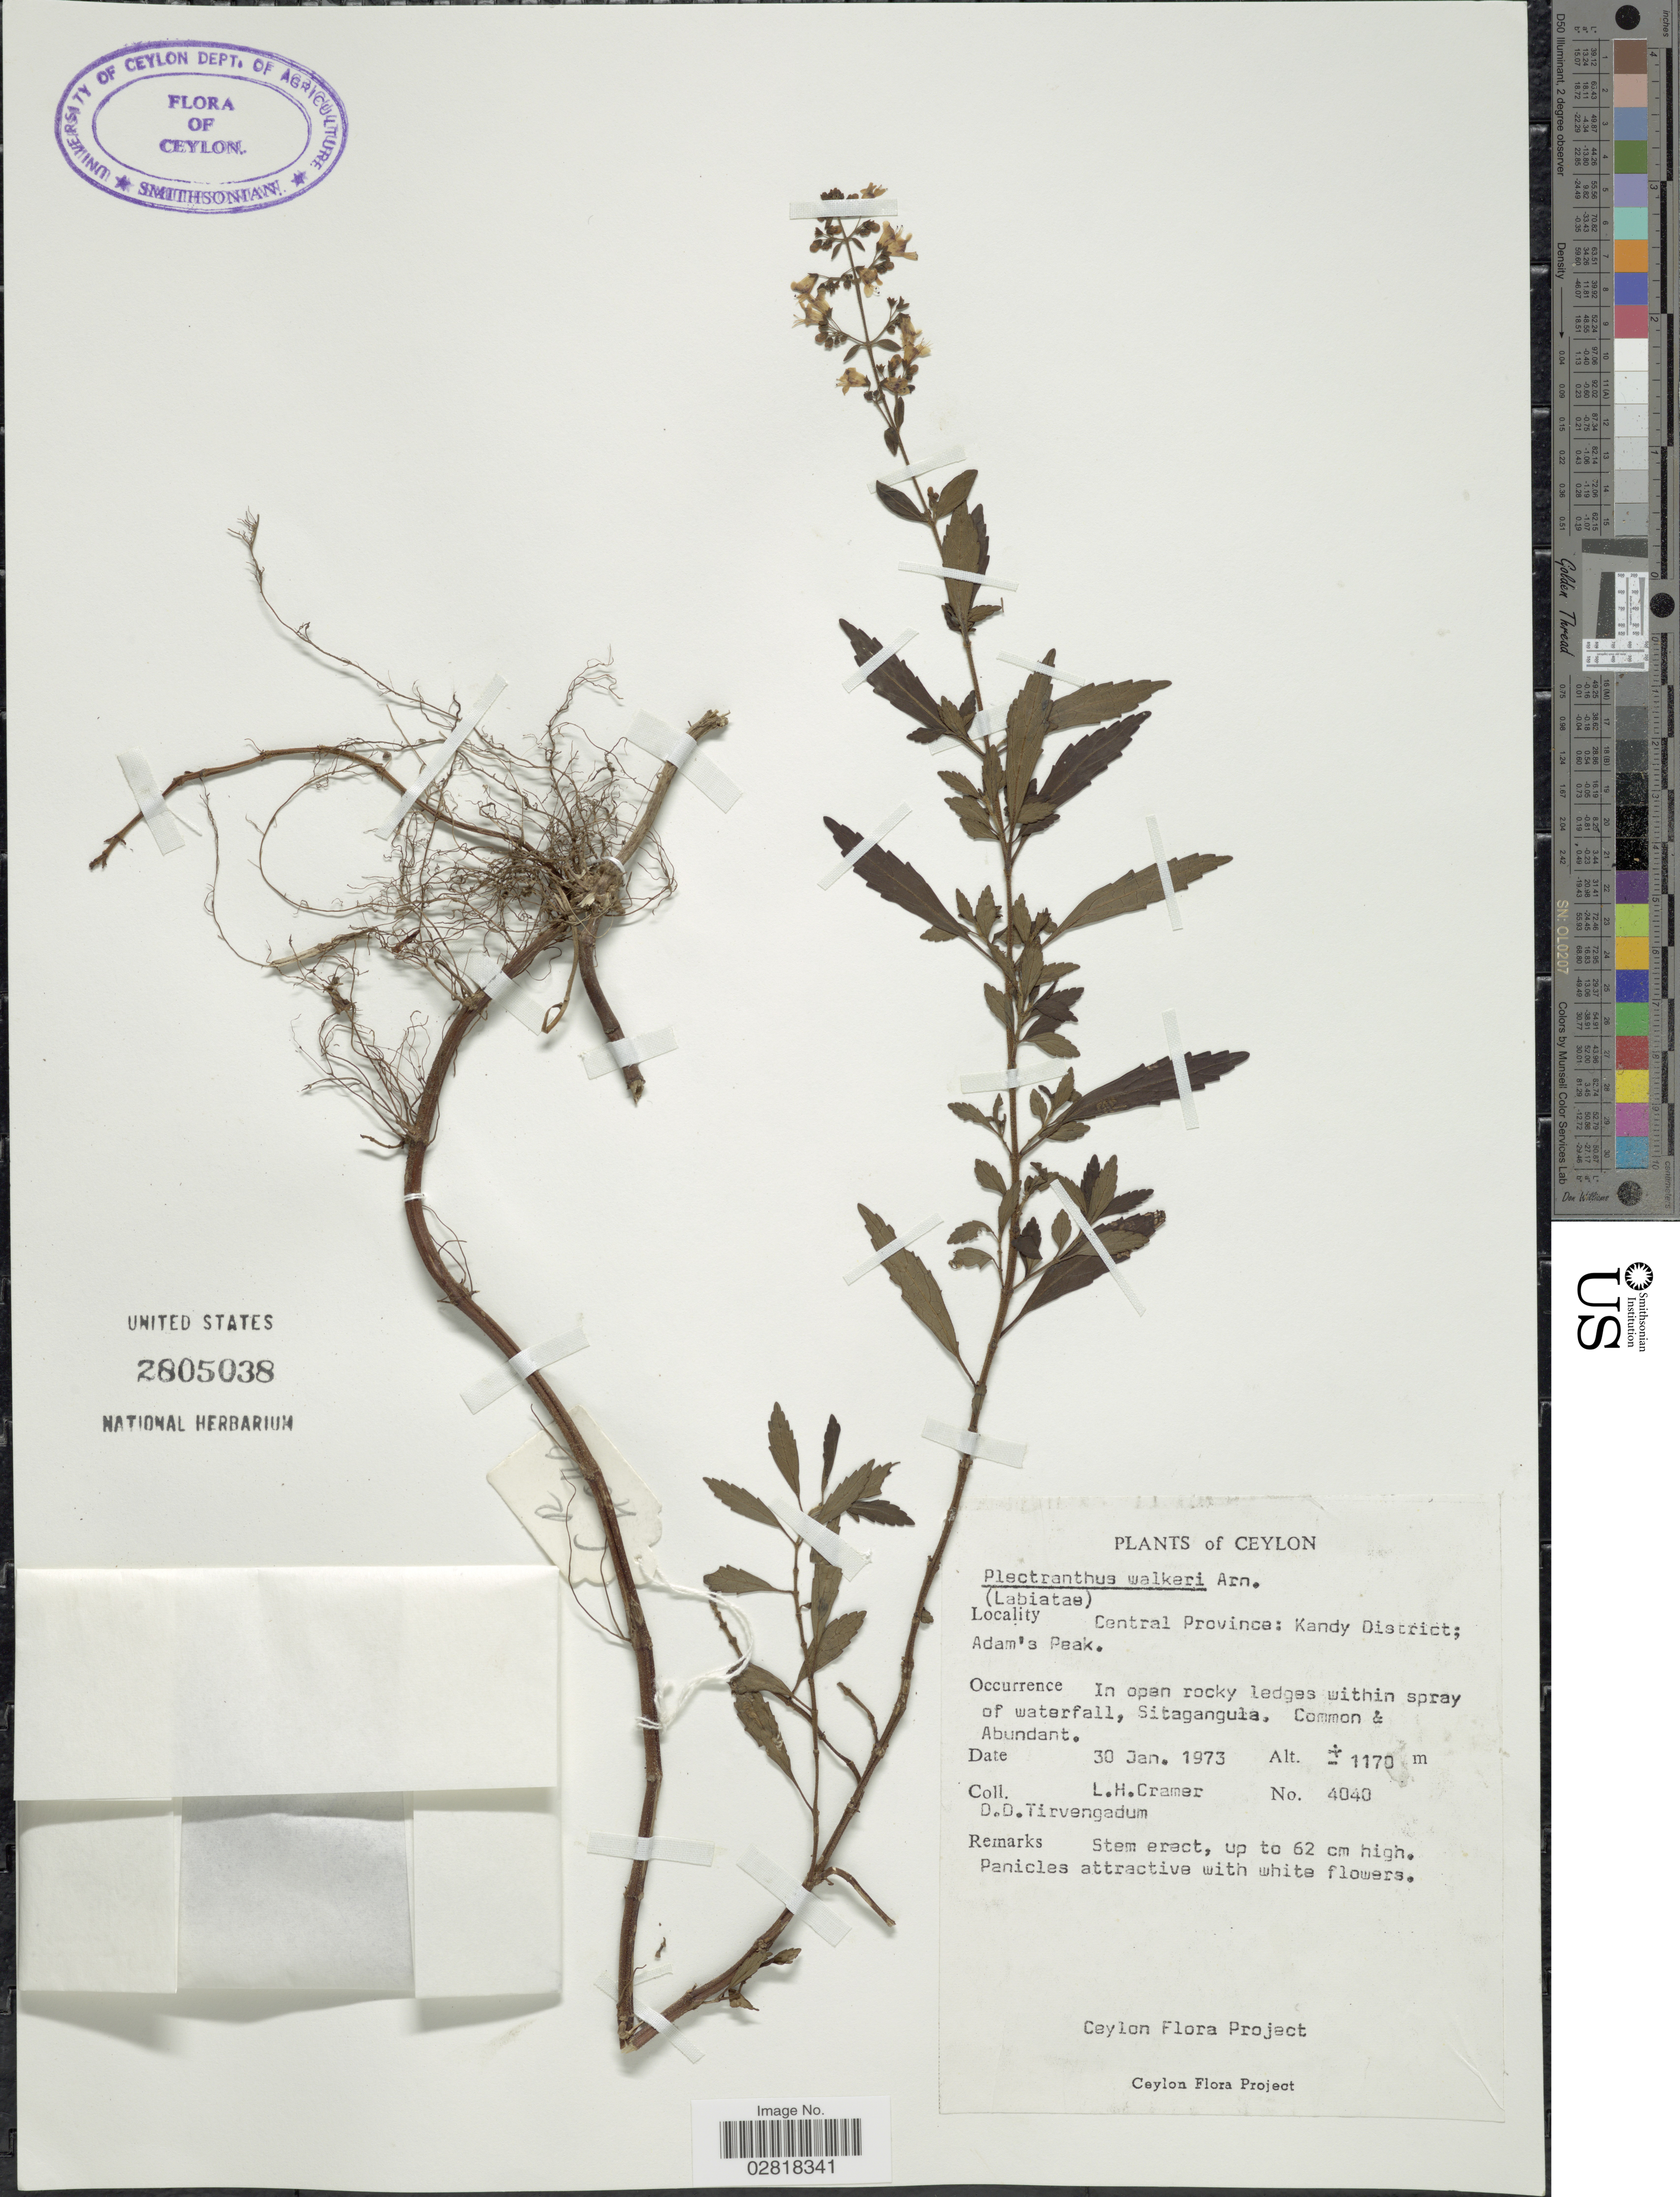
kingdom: Plantae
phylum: Tracheophyta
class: Magnoliopsida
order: Lamiales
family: Lamiaceae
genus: Plectranthus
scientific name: Plectranthus walkeri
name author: Arn.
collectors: L. H. Cramer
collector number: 4040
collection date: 1973-01-30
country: Sri Lanka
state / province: Central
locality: Ceylon, Kandy District; Adam's Peak, Sitagangula.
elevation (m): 1170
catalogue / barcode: US 2805038